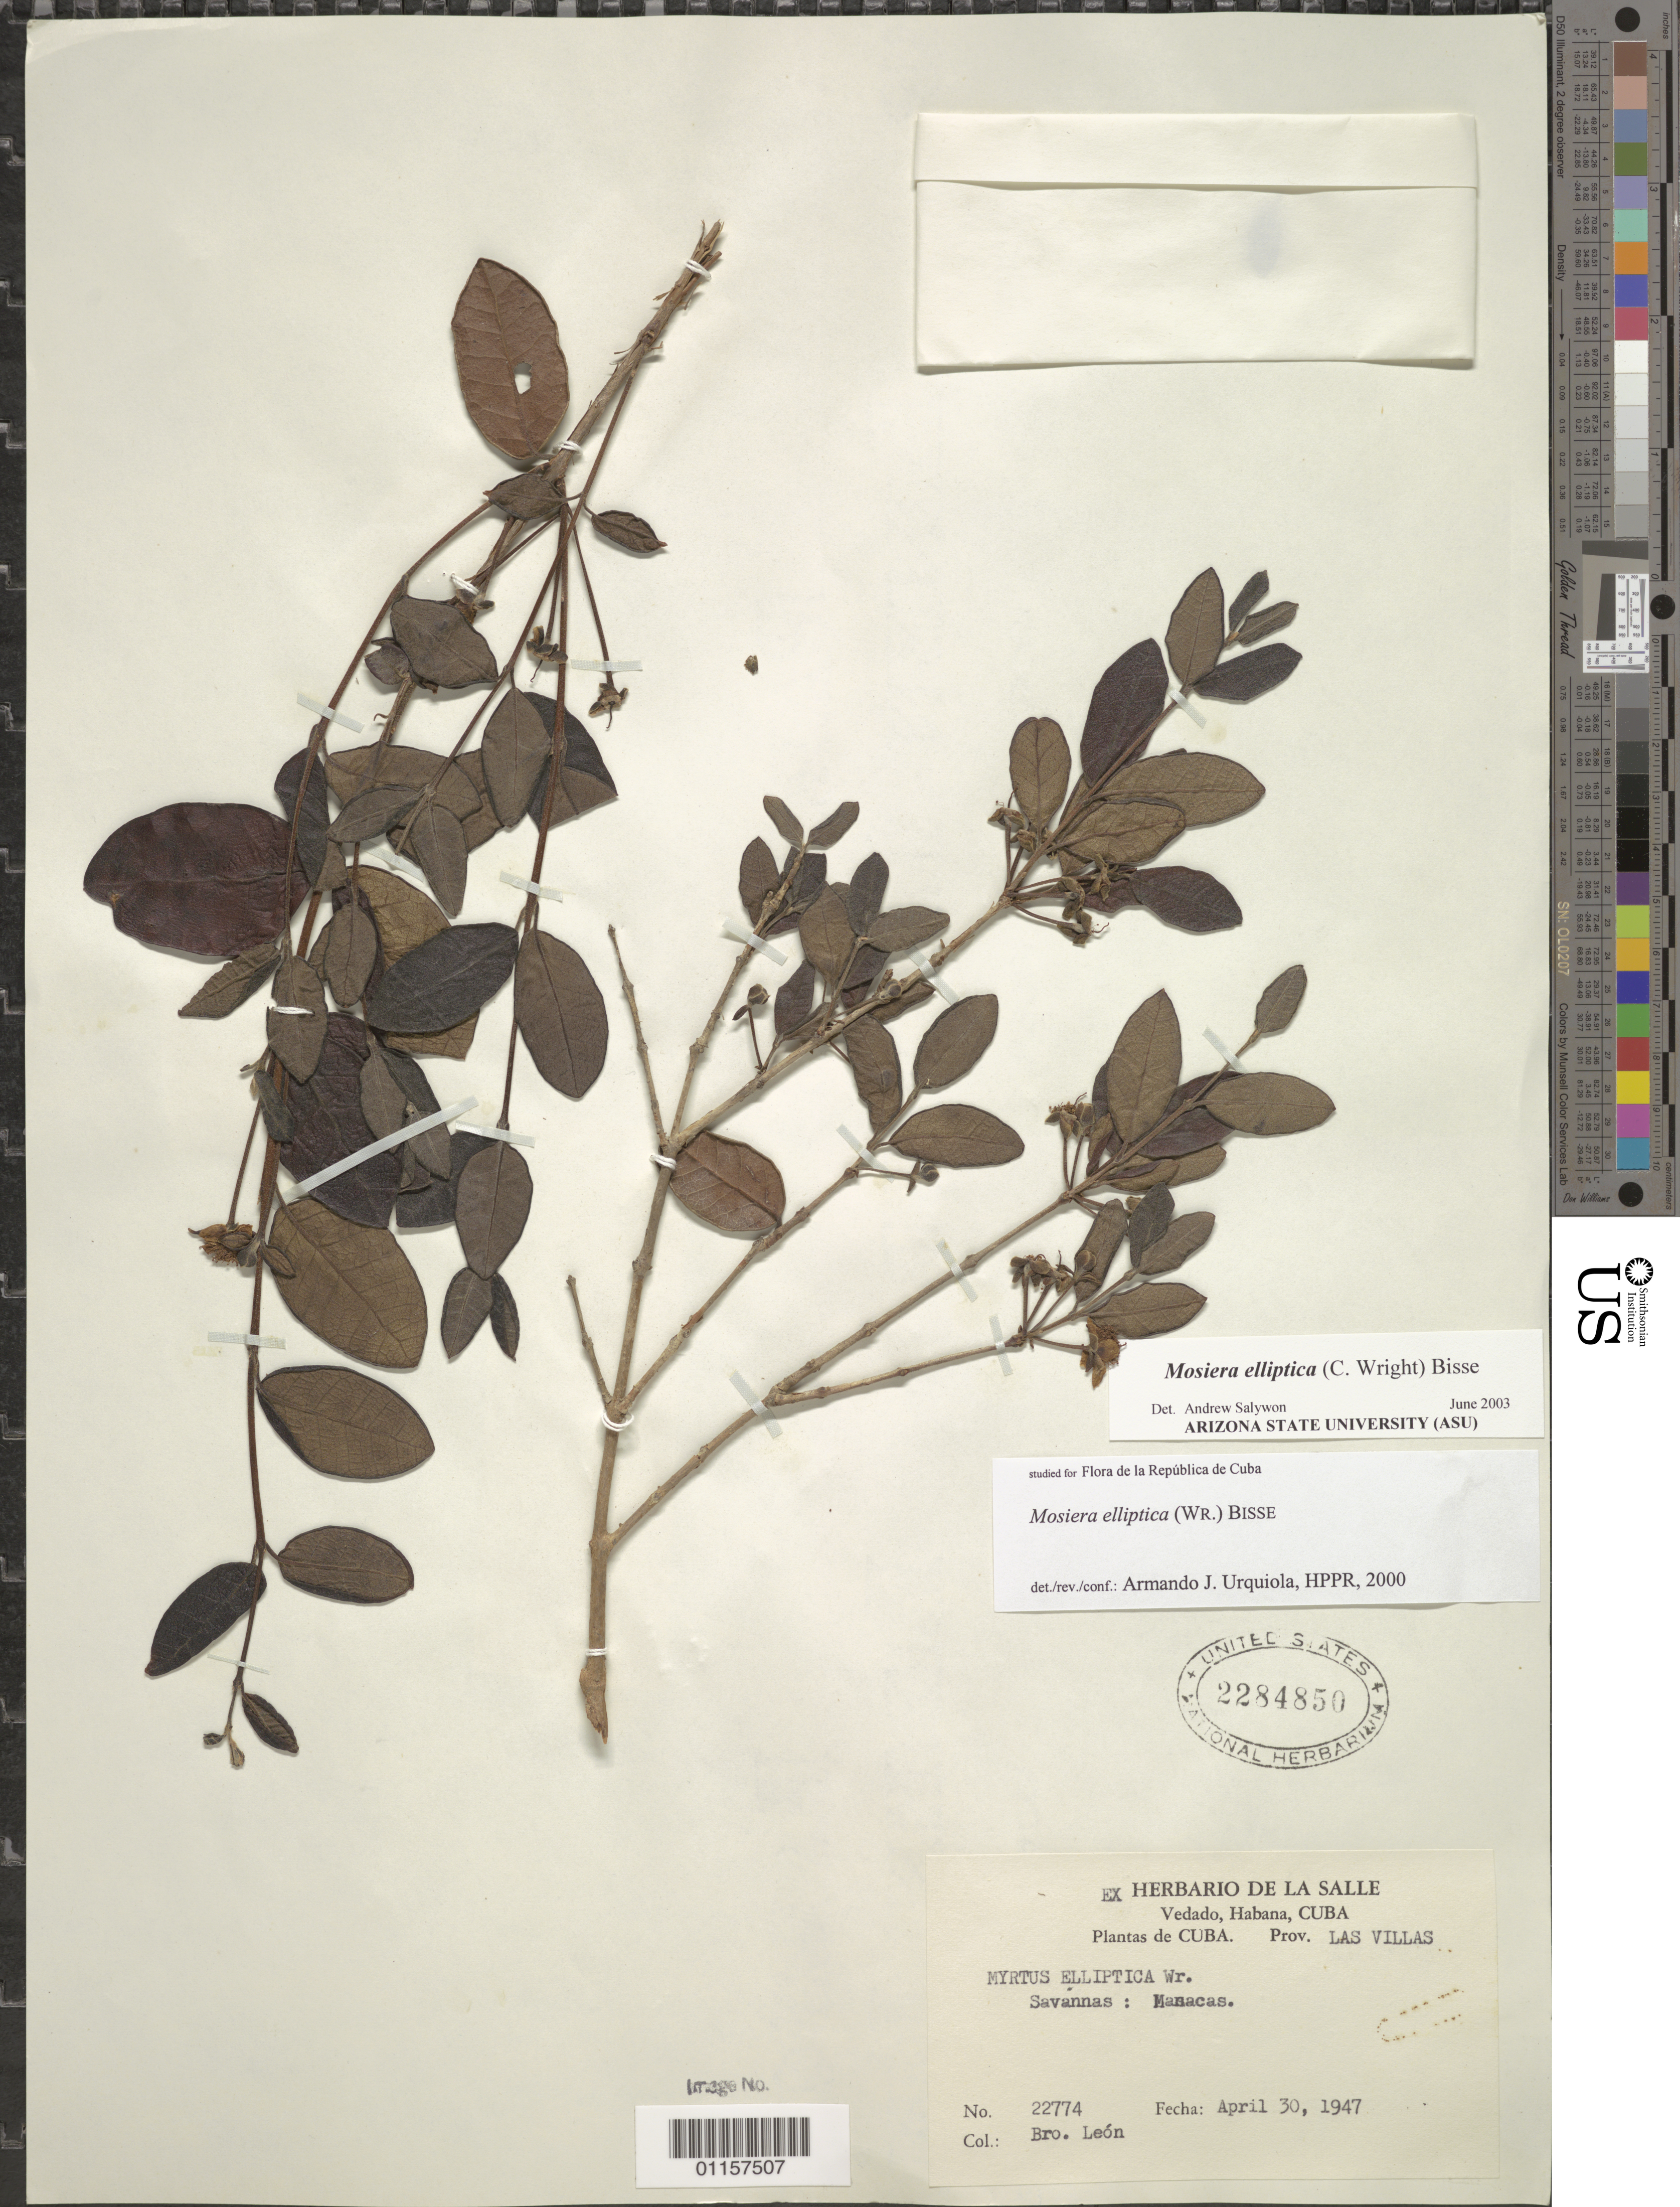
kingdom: Plantae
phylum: Tracheophyta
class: Magnoliopsida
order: Myrtales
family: Myrtaceae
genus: Mosiera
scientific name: Mosiera elliptica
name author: (C. Wright) Bisse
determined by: Salywon, A. M., (ASU)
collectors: Bro. León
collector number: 22774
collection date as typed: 30 Apr 1947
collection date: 1947-04-30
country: Cuba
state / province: Las Villas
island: Cuba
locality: Manacas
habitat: Savannas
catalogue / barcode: US 2284850